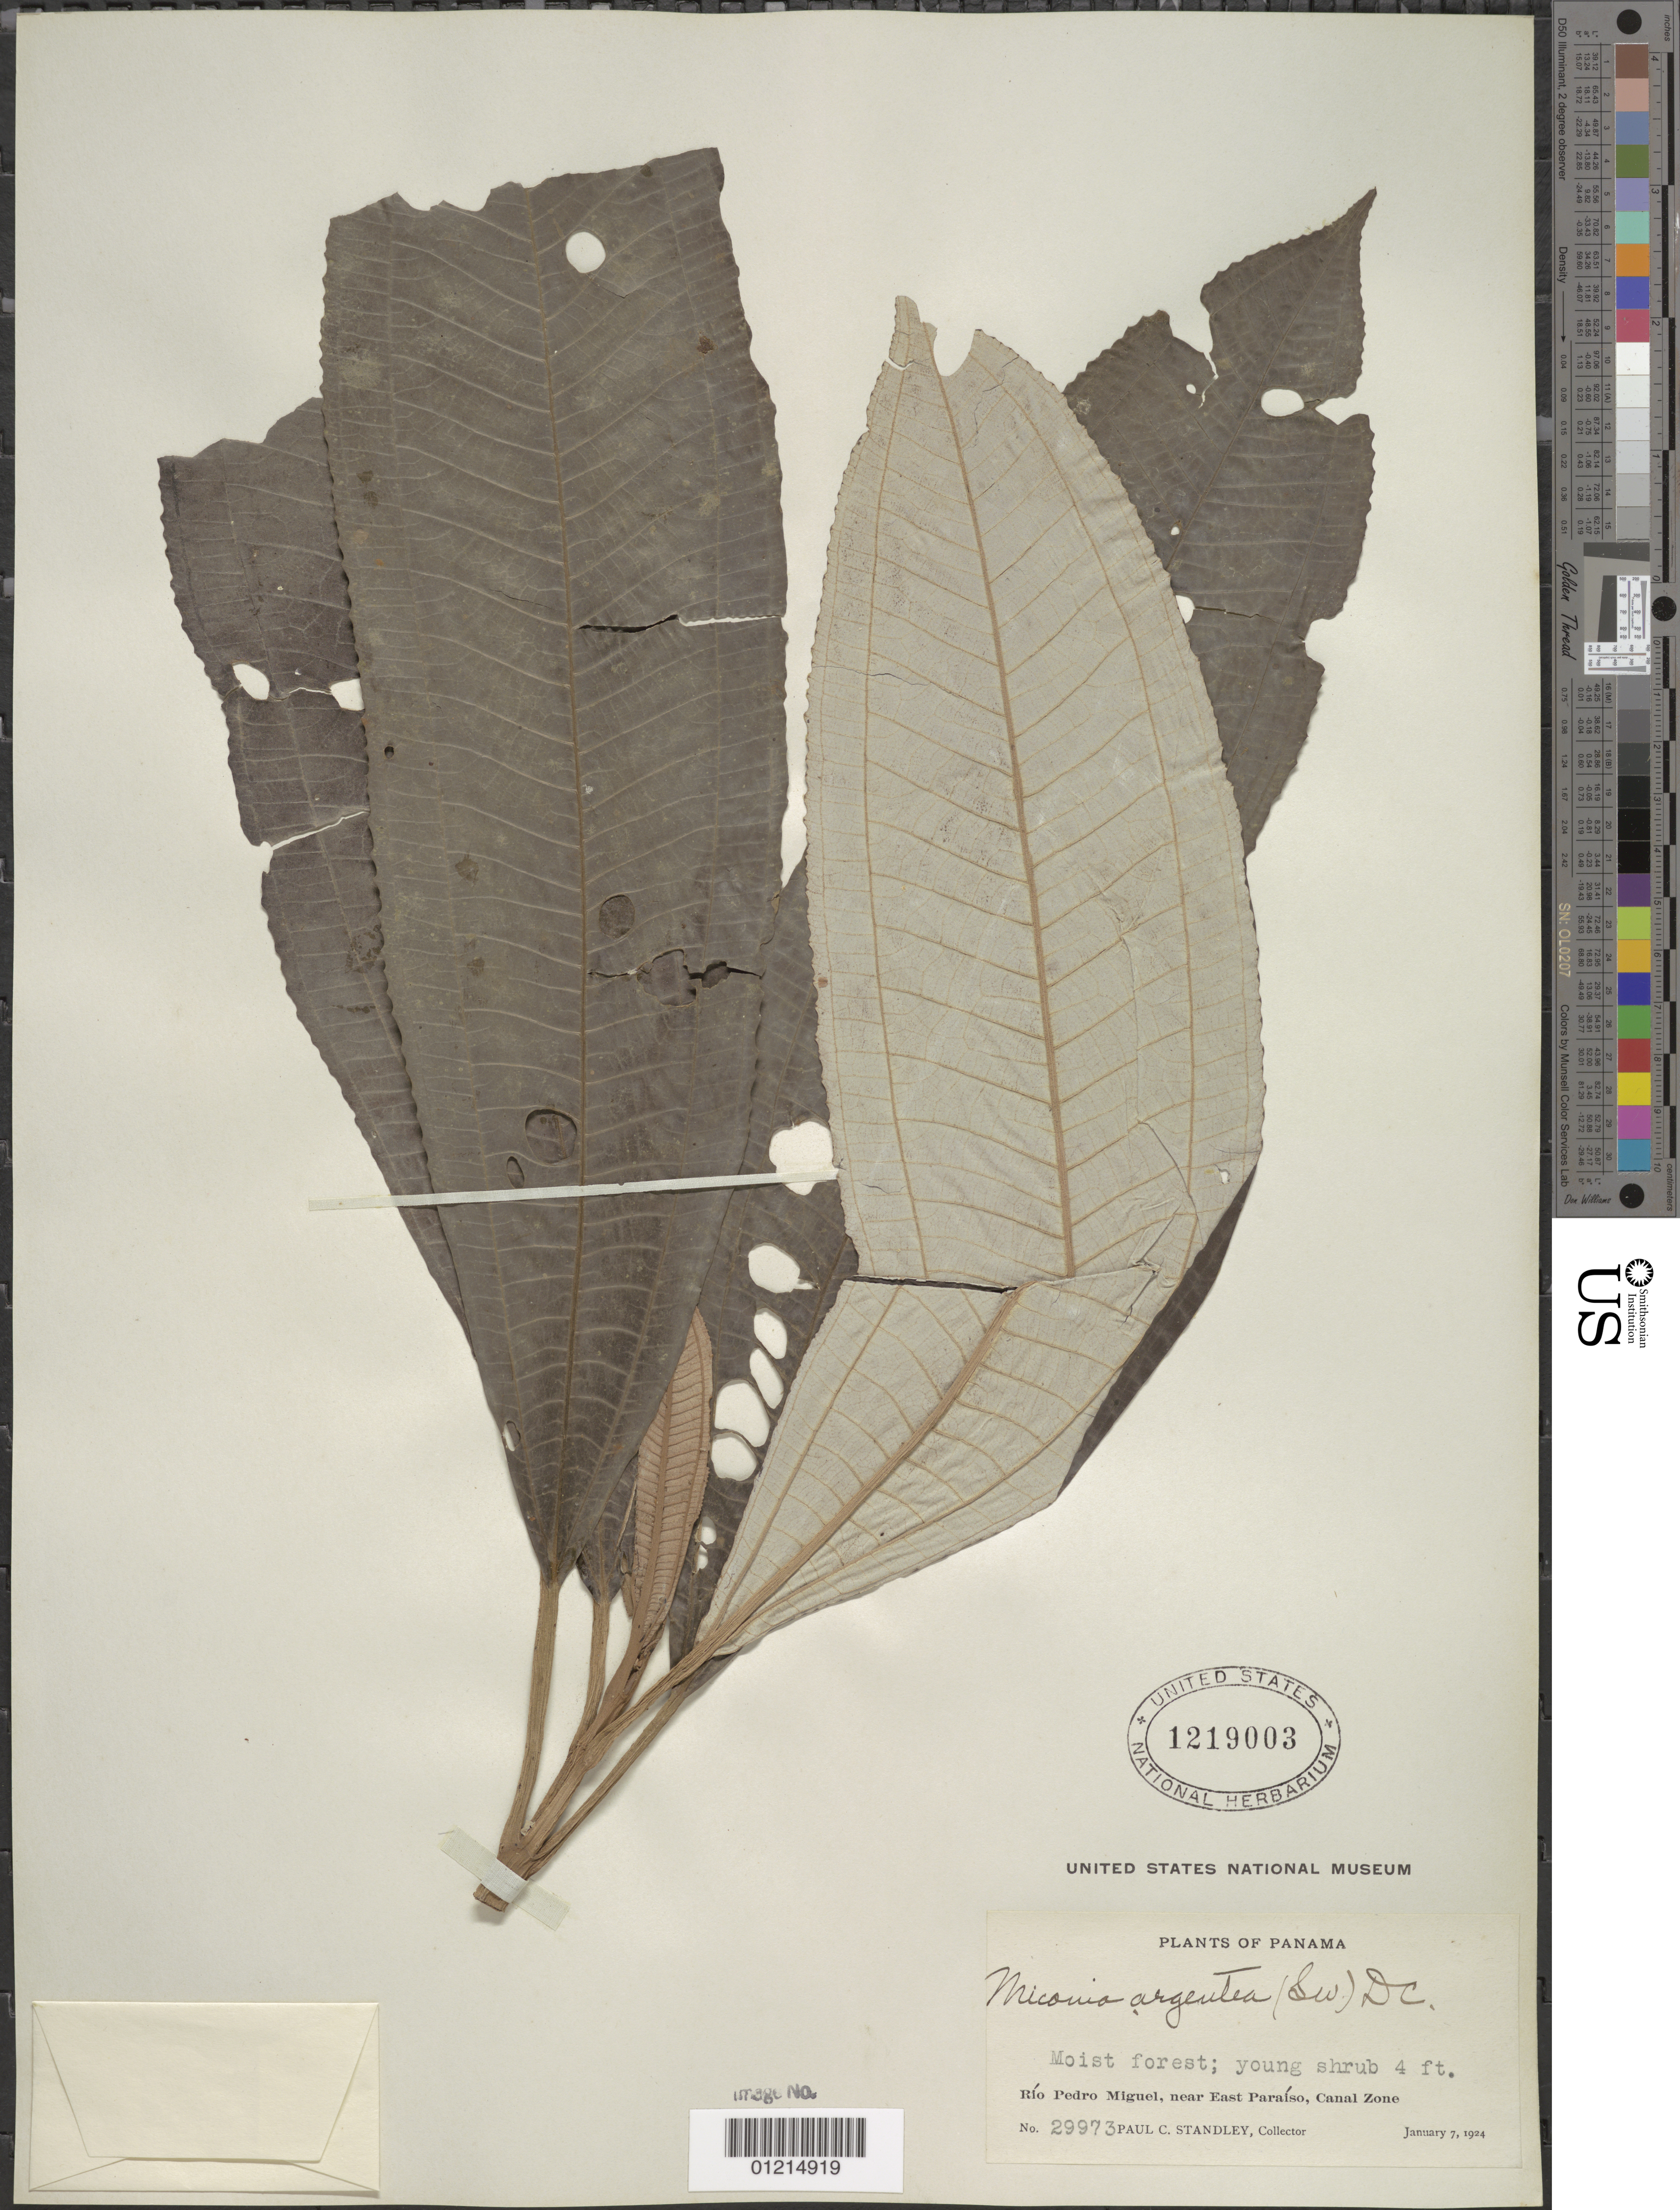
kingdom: Plantae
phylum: Tracheophyta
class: Magnoliopsida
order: Myrtales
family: Melastomataceae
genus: Miconia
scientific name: Miconia argentea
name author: (Sw.) DC.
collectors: P. C. Standley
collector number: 2997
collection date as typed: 7 Jan 1924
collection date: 1924-01-07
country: Panama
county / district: Canal Zone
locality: Río Pedro Miguel, near East Paraíso.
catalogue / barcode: US 1219003